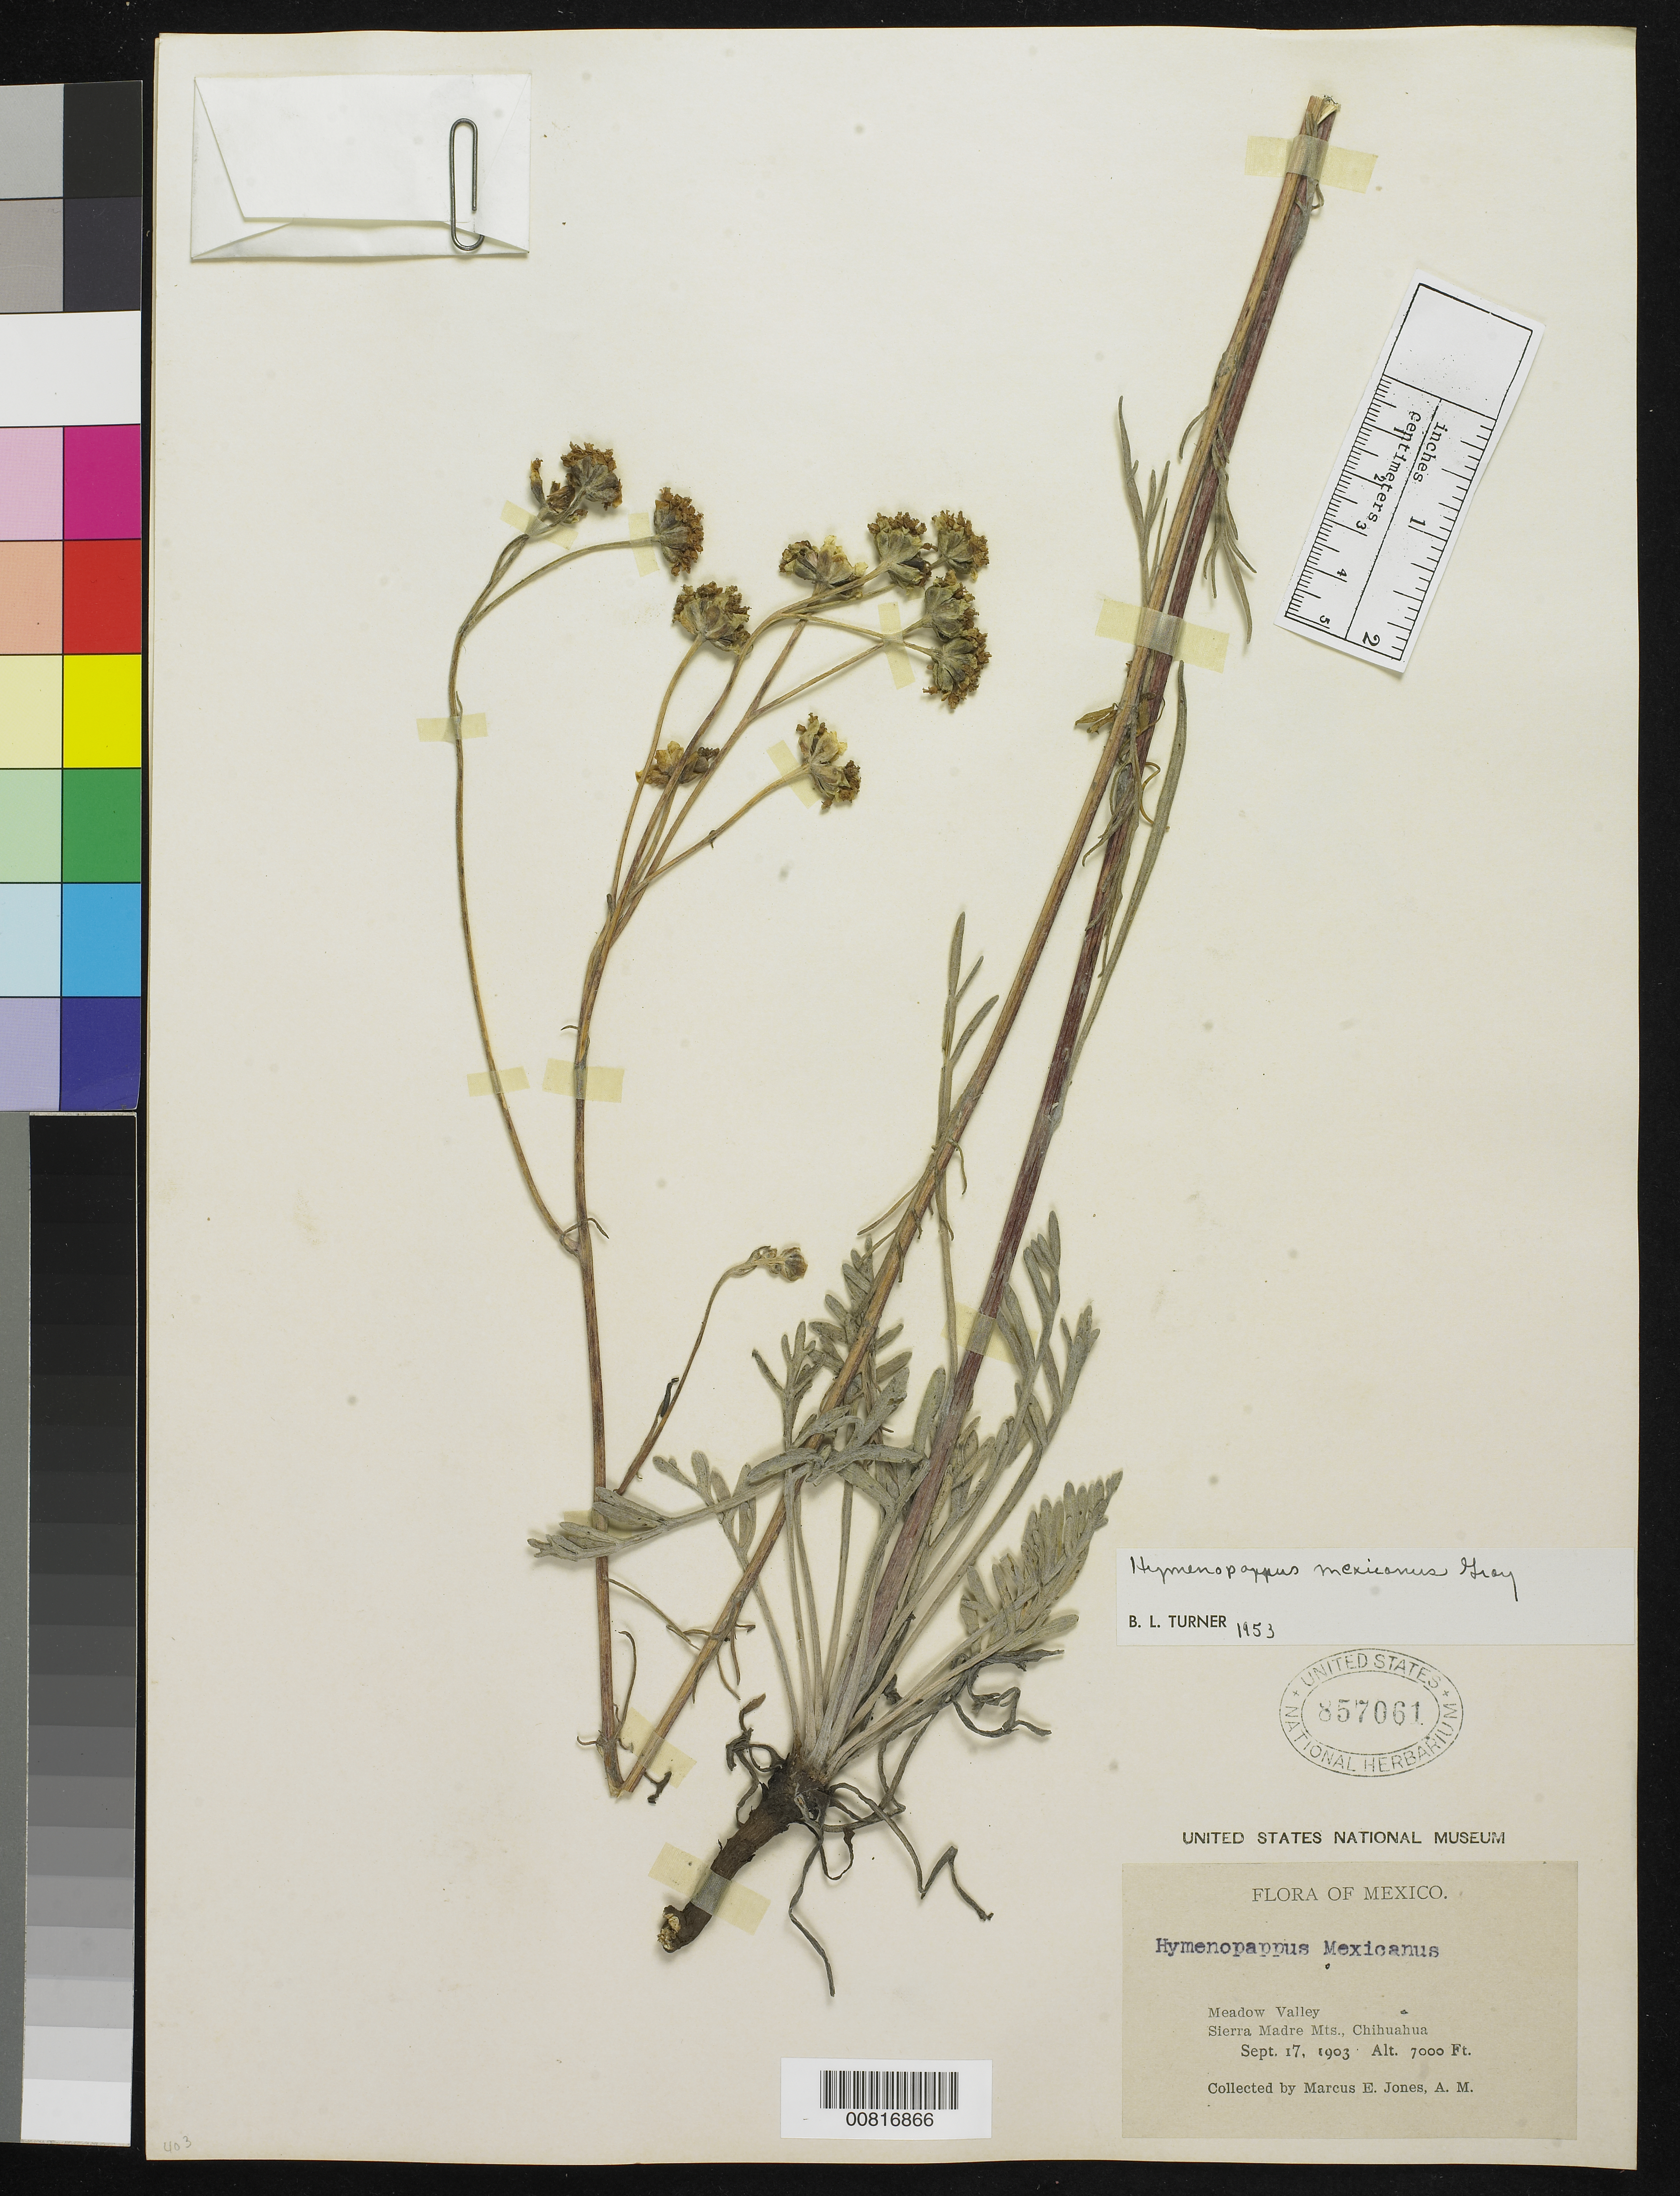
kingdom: Plantae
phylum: Tracheophyta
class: Magnoliopsida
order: Asterales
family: Asteraceae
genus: Hymenopappus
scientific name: Hymenopappus mexicanus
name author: A. Gray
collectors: M. E. Jones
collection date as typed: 17 Sep 1903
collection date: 1903-09-17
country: Mexico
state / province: Chihuahua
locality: Meadow Valley, Sierra Madre Mts., Chihuahua.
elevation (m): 2134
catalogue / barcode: US 857061